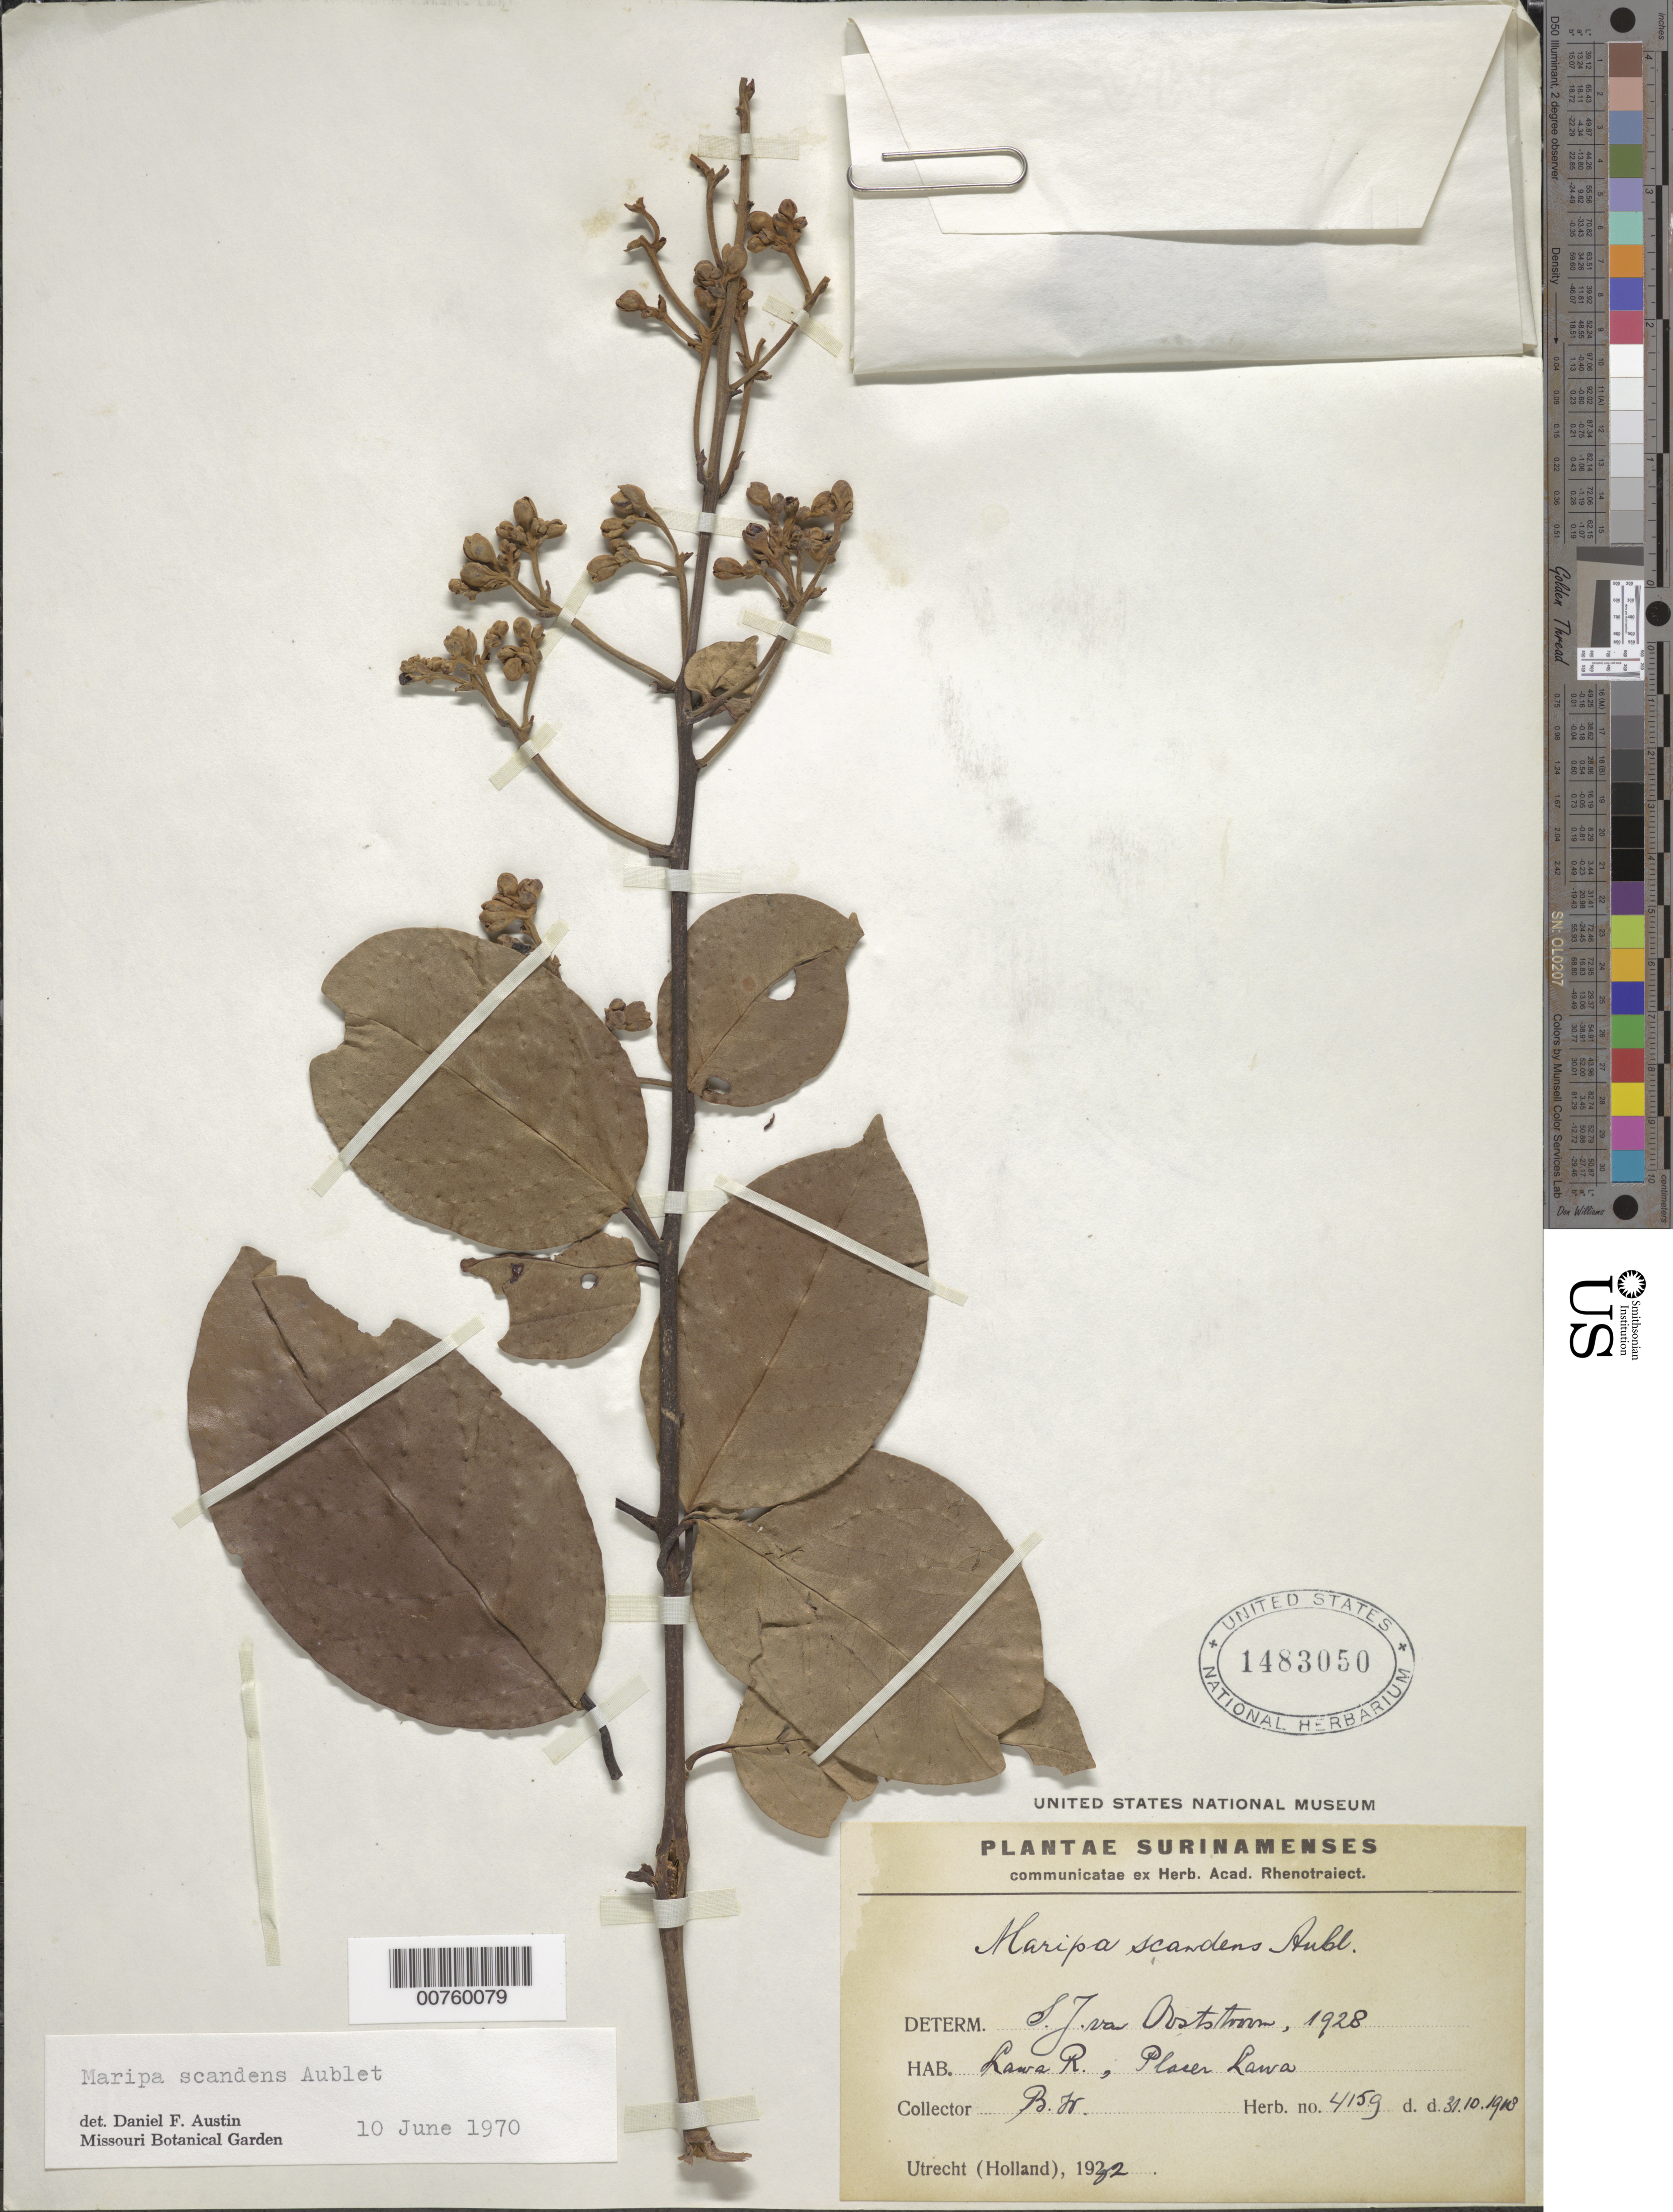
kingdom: Plantae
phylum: Tracheophyta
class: Magnoliopsida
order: Solanales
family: Convolvulaceae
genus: Maripa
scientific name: Maripa scandens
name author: Aubl.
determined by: Austin, D. F.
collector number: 4159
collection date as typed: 31-Oct-18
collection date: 1918-10-31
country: Suriname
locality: Lawa R., Plaser Lawa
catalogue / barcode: US 1483050